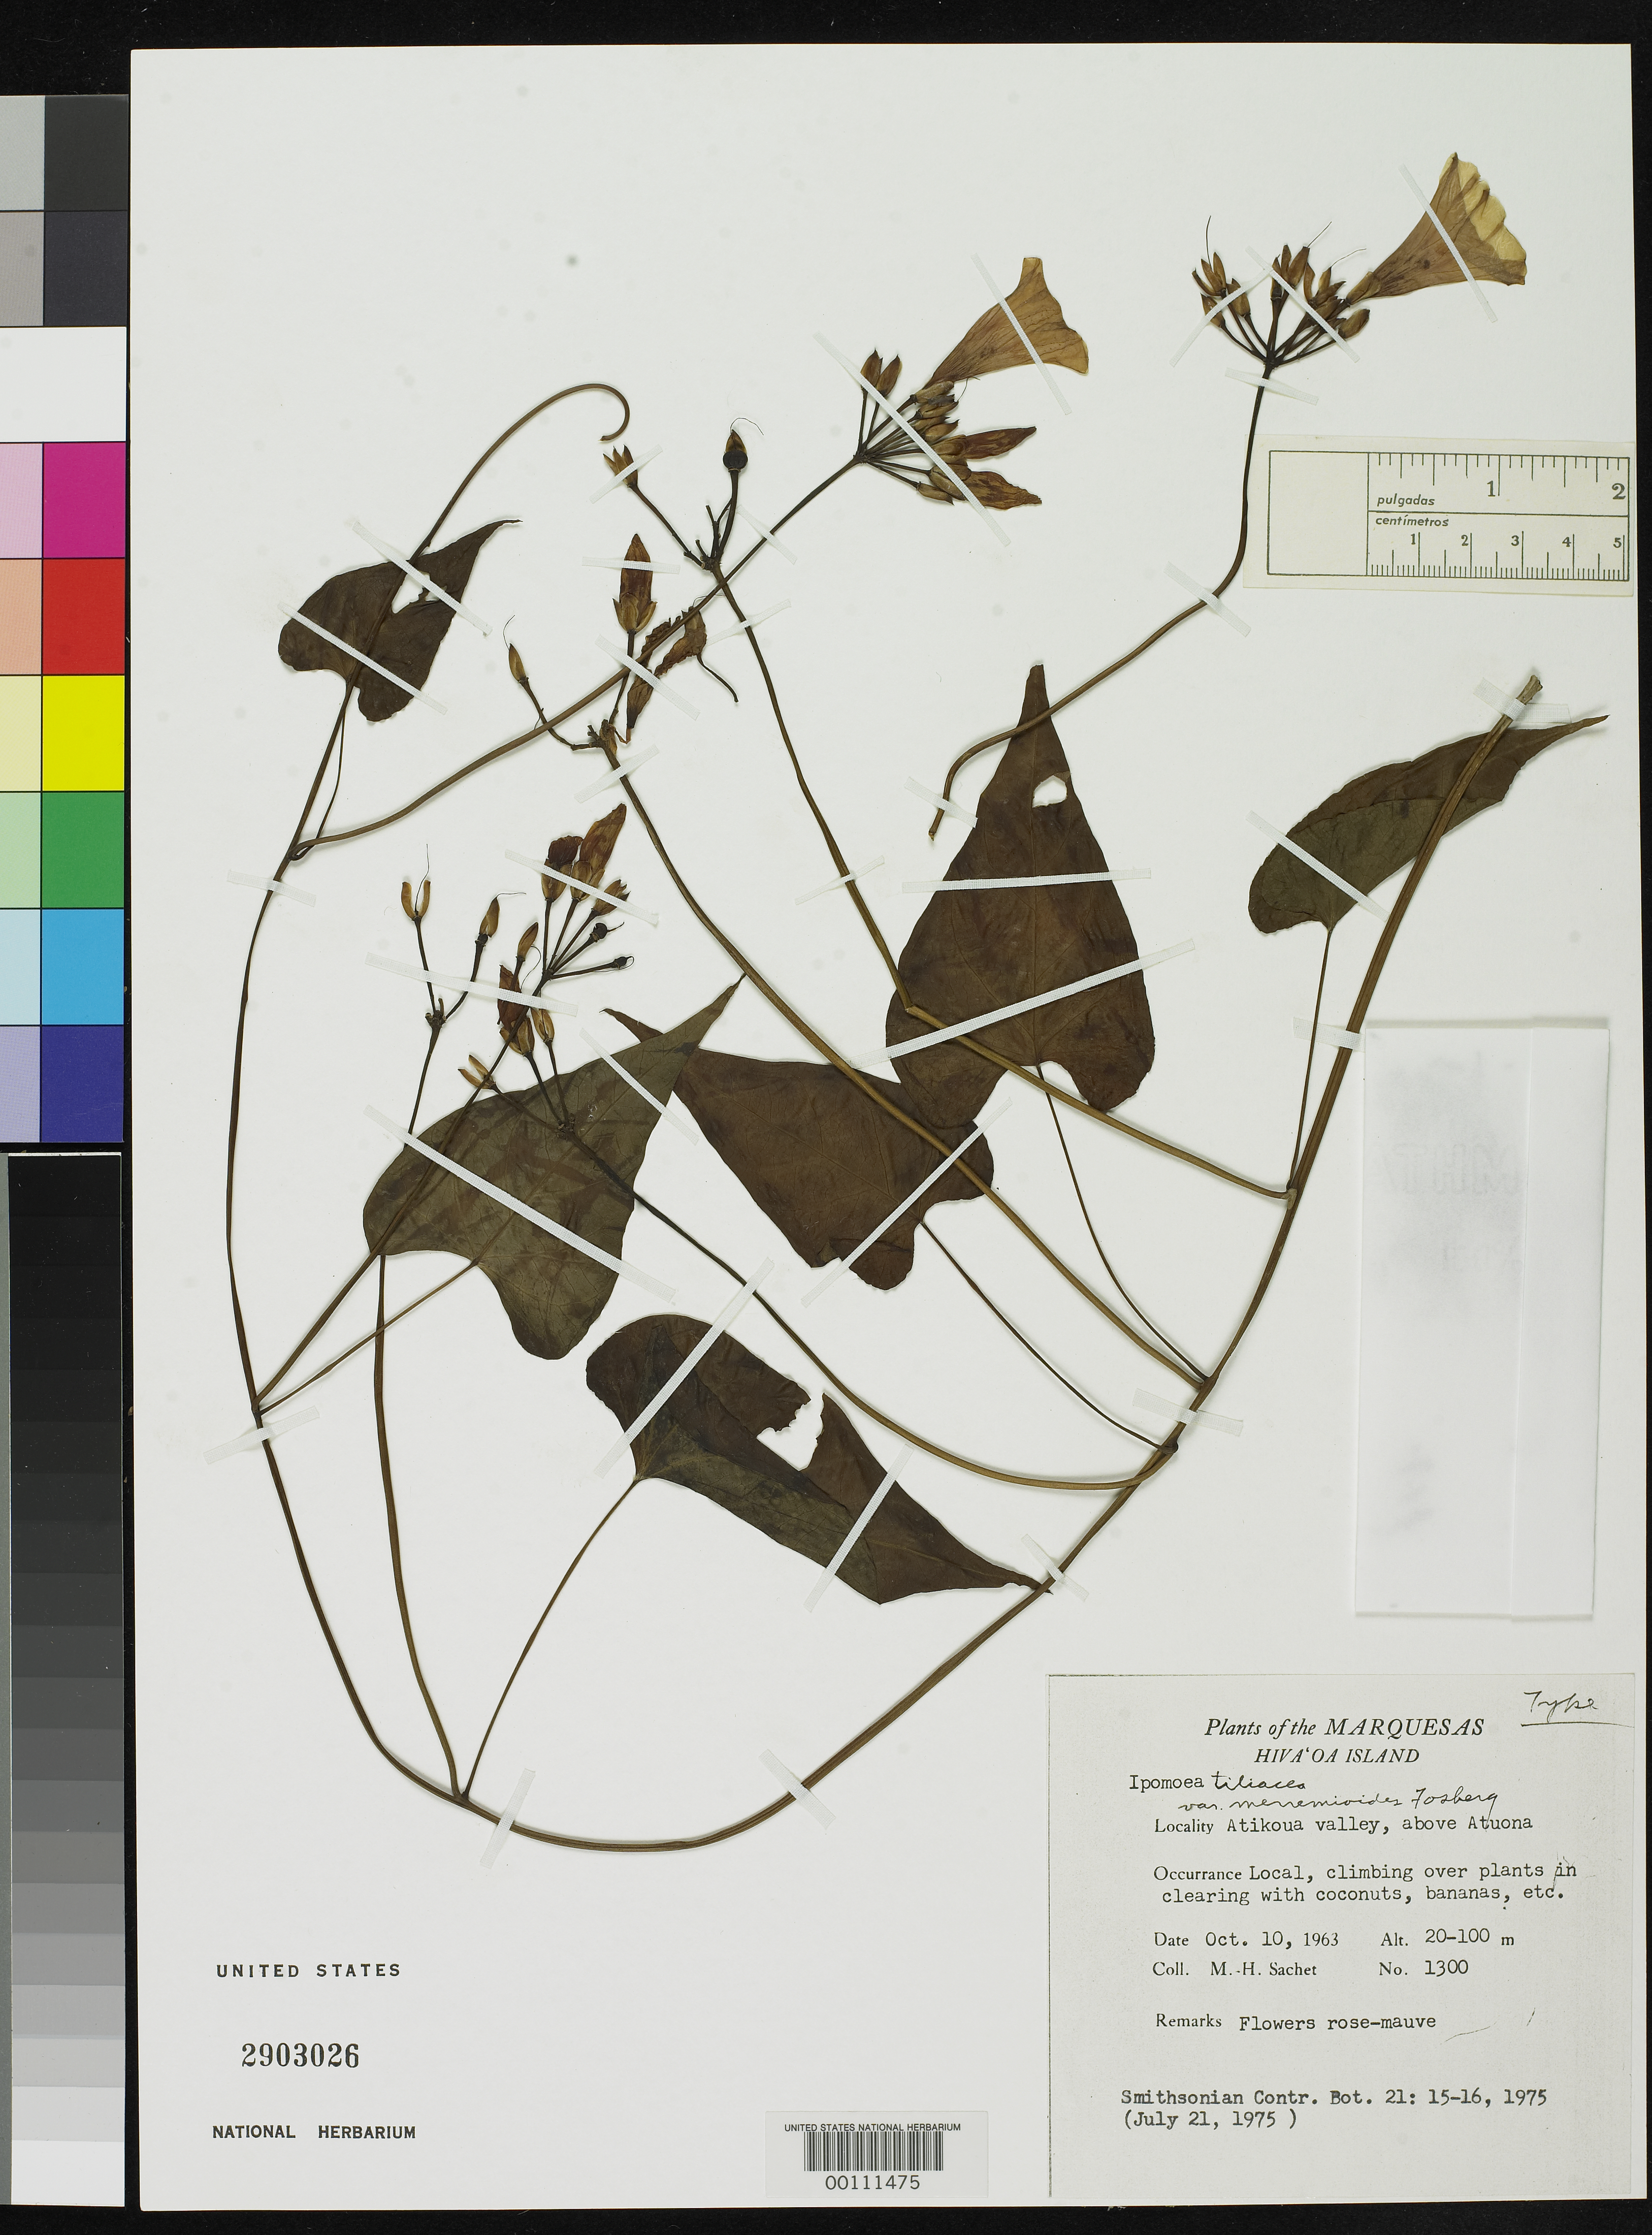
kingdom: Plantae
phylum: Tracheophyta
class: Magnoliopsida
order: Solanales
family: Convolvulaceae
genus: Ipomoea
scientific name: Ipomoea tiliacea var. merremioides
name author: Fosberg & Sachet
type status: Holotype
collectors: M.-H. Sachet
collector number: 1300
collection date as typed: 10 Oct 1963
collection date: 1963-10-10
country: French Polynesia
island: Hiva Oa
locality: Atikoua Valley above Atuona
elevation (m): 20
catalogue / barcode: US 2903026